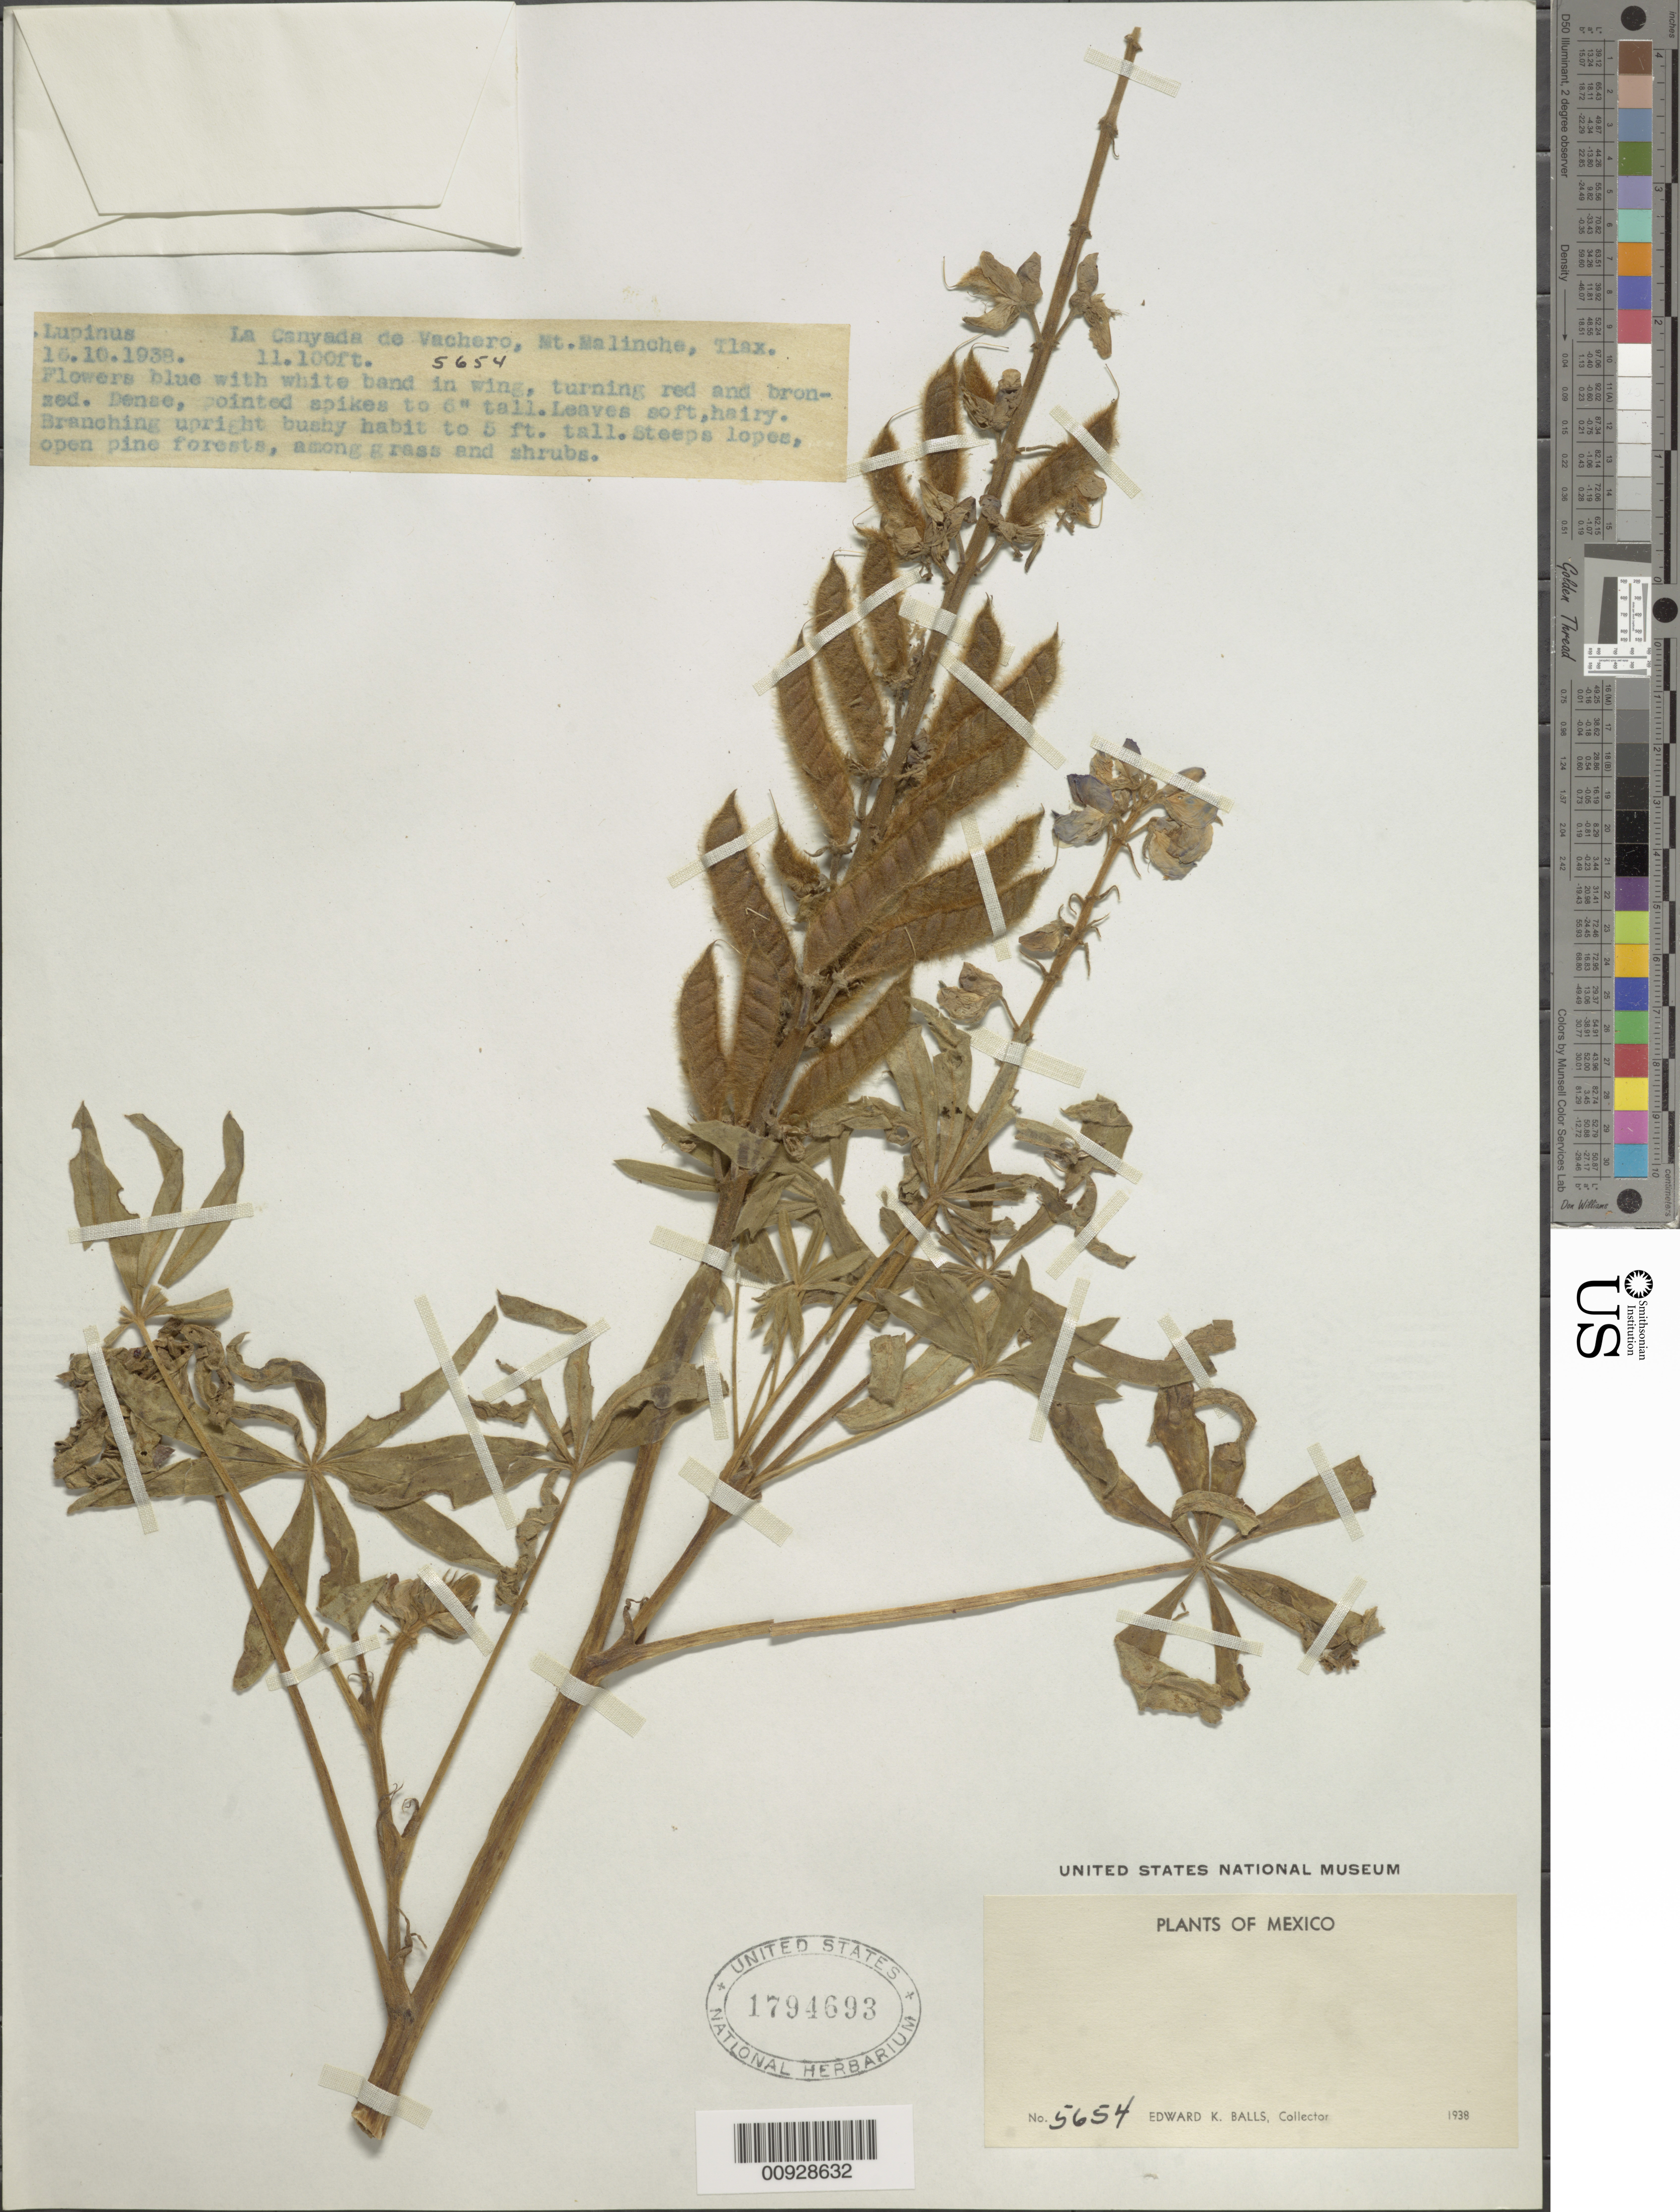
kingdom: Plantae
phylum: Tracheophyta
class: Magnoliopsida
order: Fabales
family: Fabaceae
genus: Lupinus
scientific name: Lupinus sp.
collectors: E. K. Balls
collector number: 5654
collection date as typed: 16 Oct 1938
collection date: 1938-10-16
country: Mexico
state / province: Tlaxcala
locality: La Canyada [sic possibly Cañada] de Vachero, Mt. Malinche.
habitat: Steep slopes, open pine forests, among grass and shrubs.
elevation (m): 3383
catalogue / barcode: US 1794693